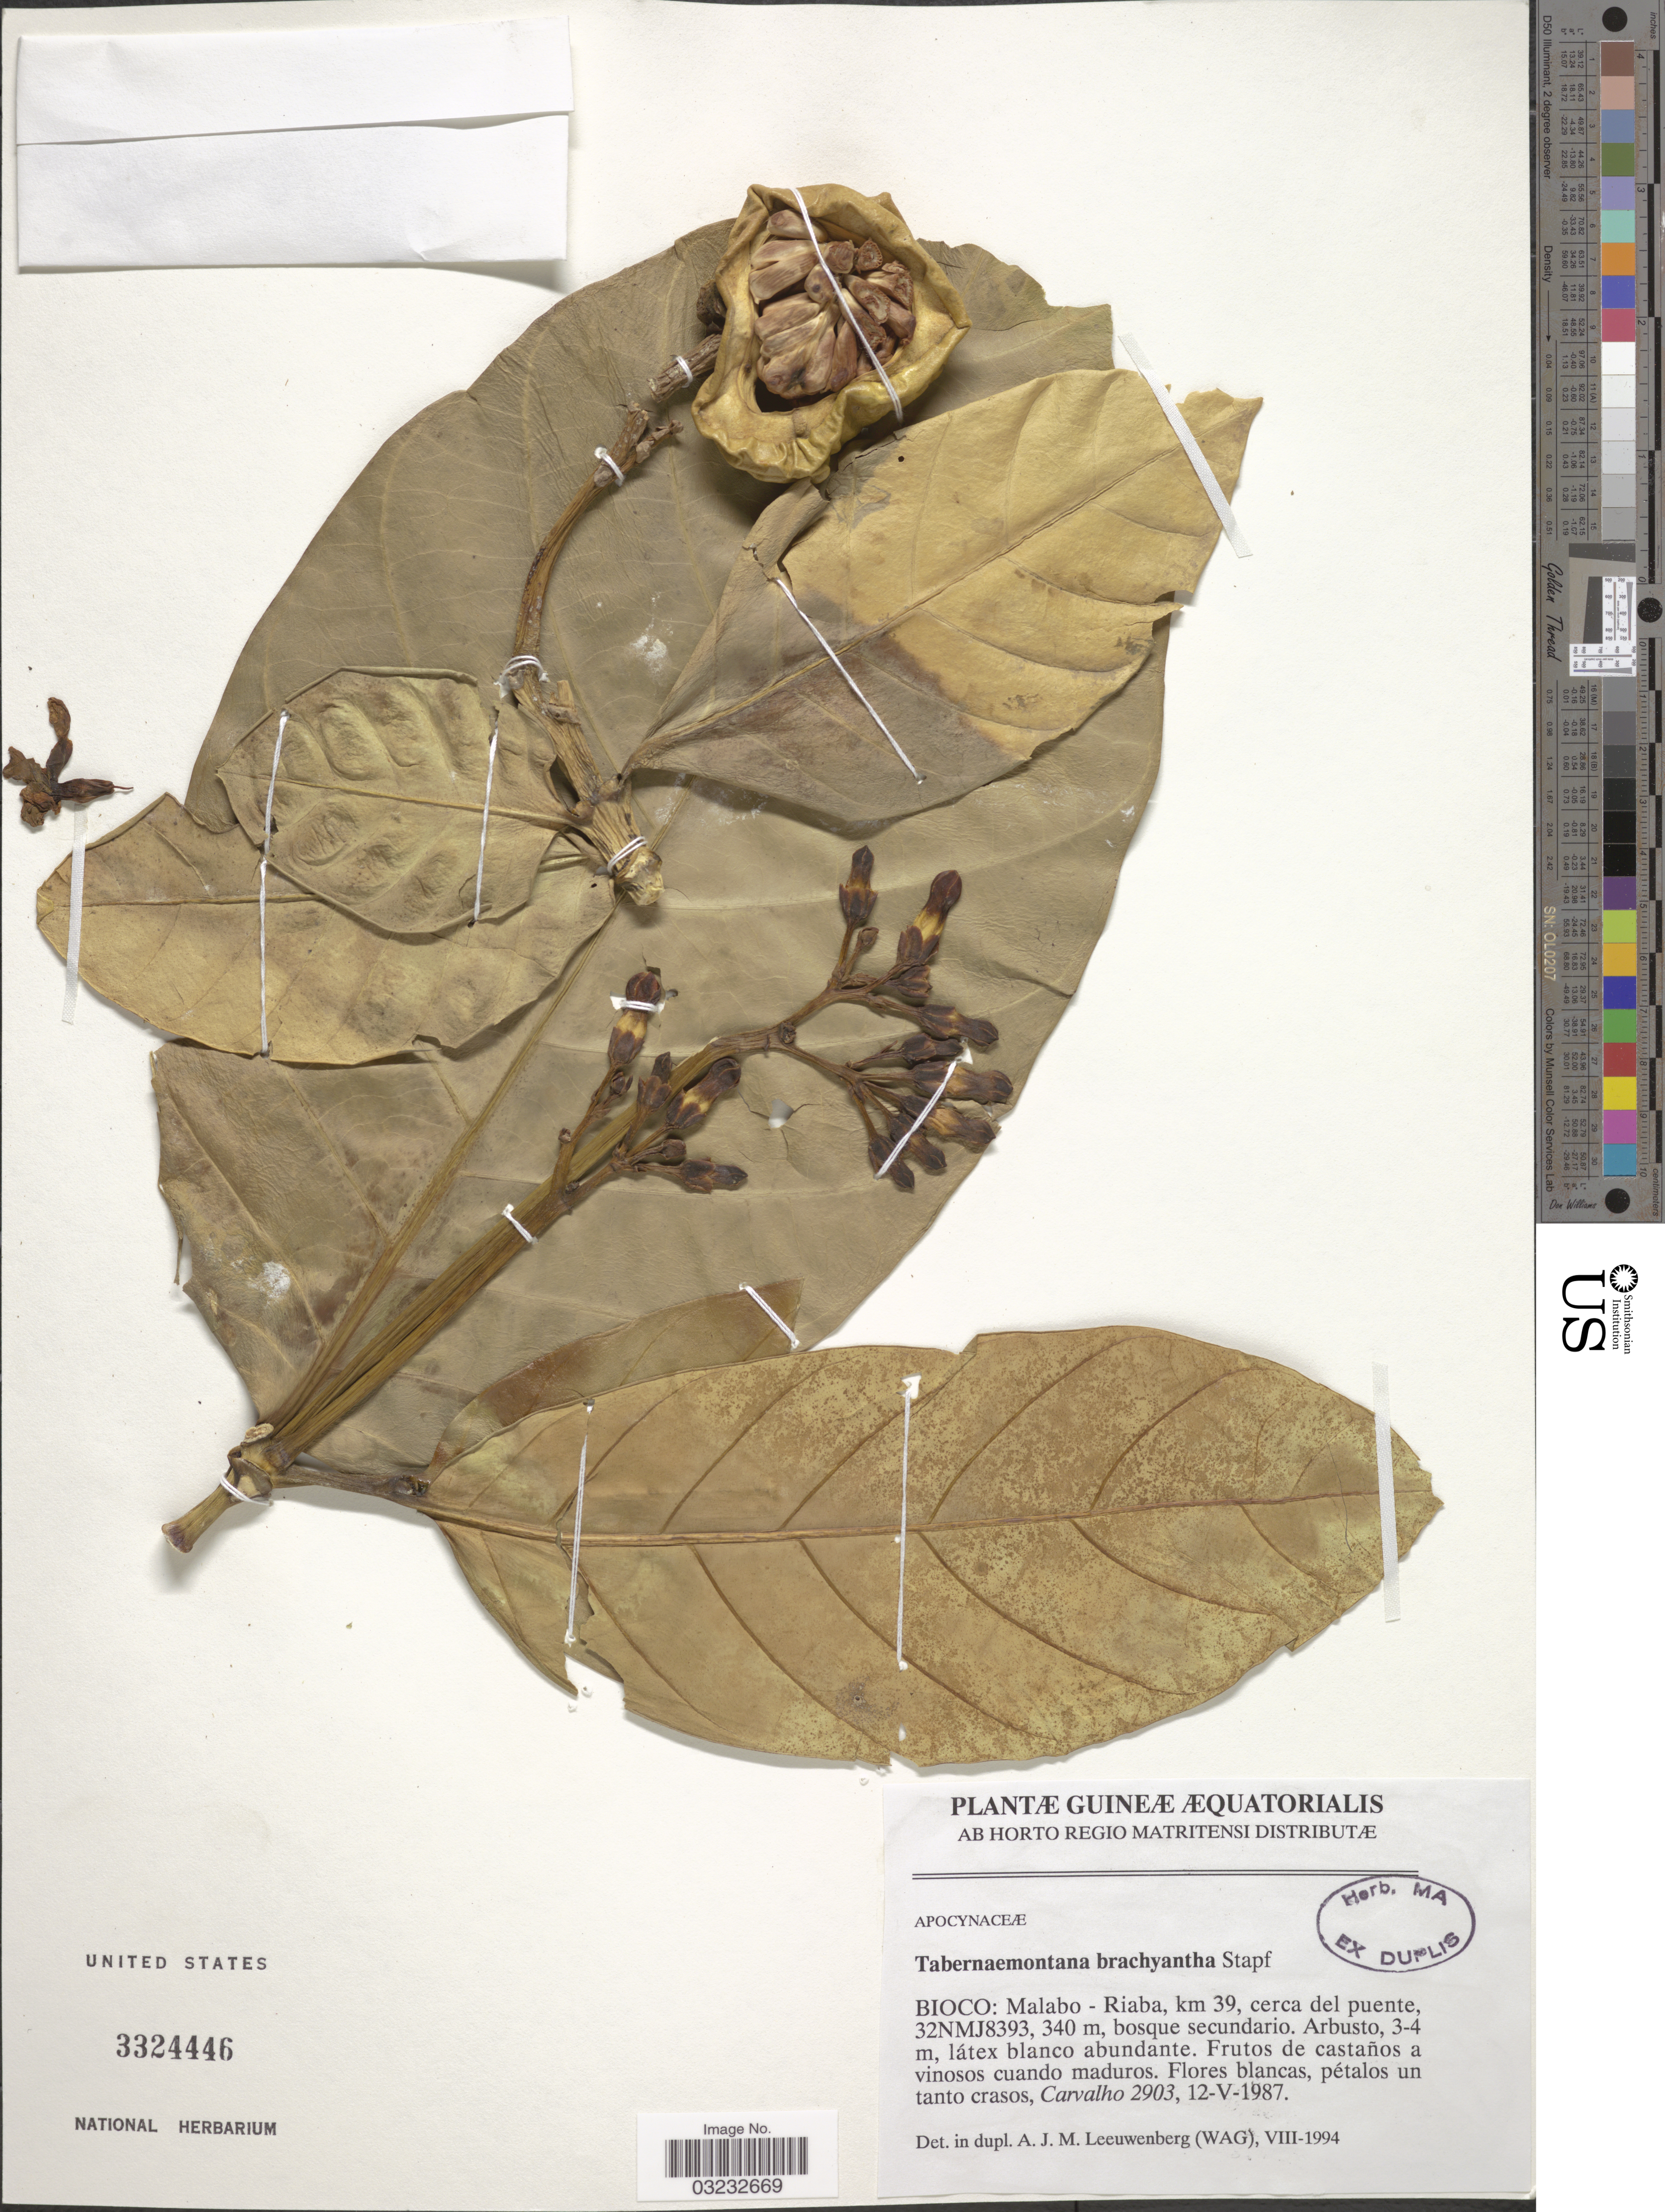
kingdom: Plantae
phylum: Tracheophyta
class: Magnoliopsida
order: Gentianales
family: Apocynaceae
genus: Tabernaemontana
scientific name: Tabernaemontana brachyantha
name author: Stapf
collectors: Carvalho, --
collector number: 2903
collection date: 1987-05-12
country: Equatorial Guinea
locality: Bioco: Malabo - Riaba, km 39, cerca del puente, 32NMJ8393.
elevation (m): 340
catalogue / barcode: US 3324446